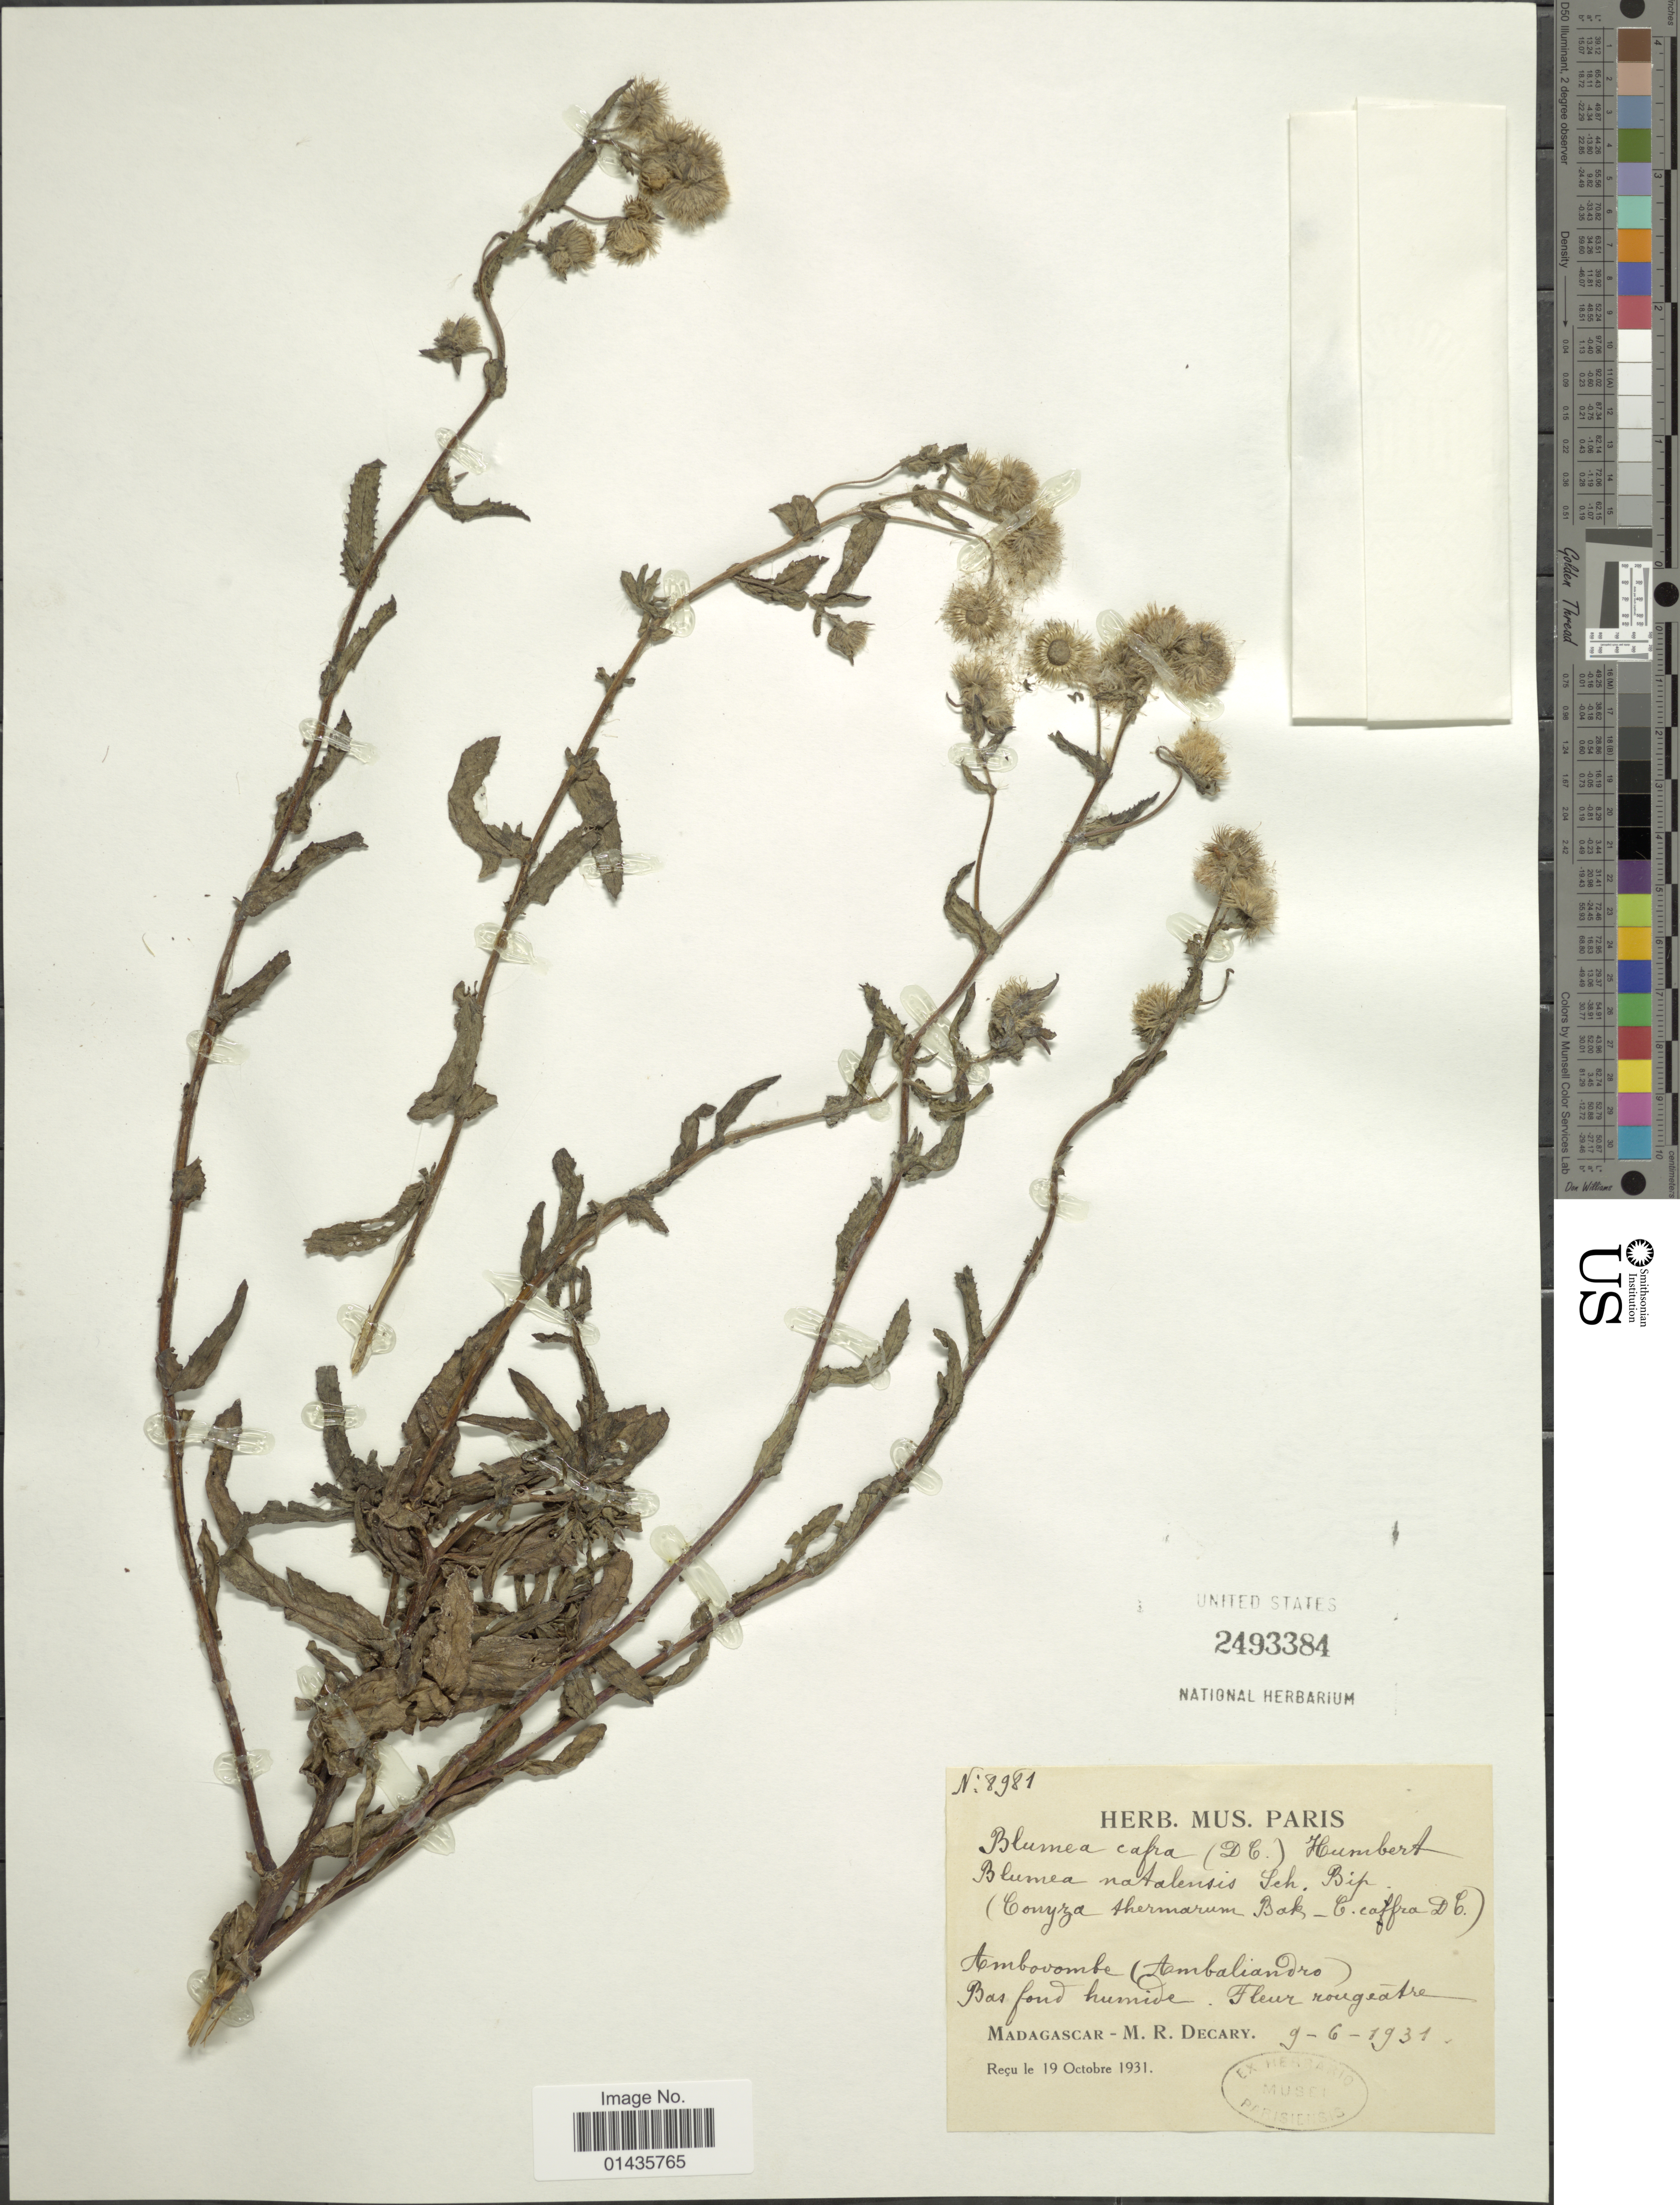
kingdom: Plantae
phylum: Tracheophyta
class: Magnoliopsida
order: Asterales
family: Asteraceae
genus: Doellia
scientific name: Doellia cafra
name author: (DC.) Anderb.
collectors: R. Decary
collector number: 8981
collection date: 1931-06-09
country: Madagascar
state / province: Androy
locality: Ambovombe (Ambaliandro)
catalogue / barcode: US 2493384